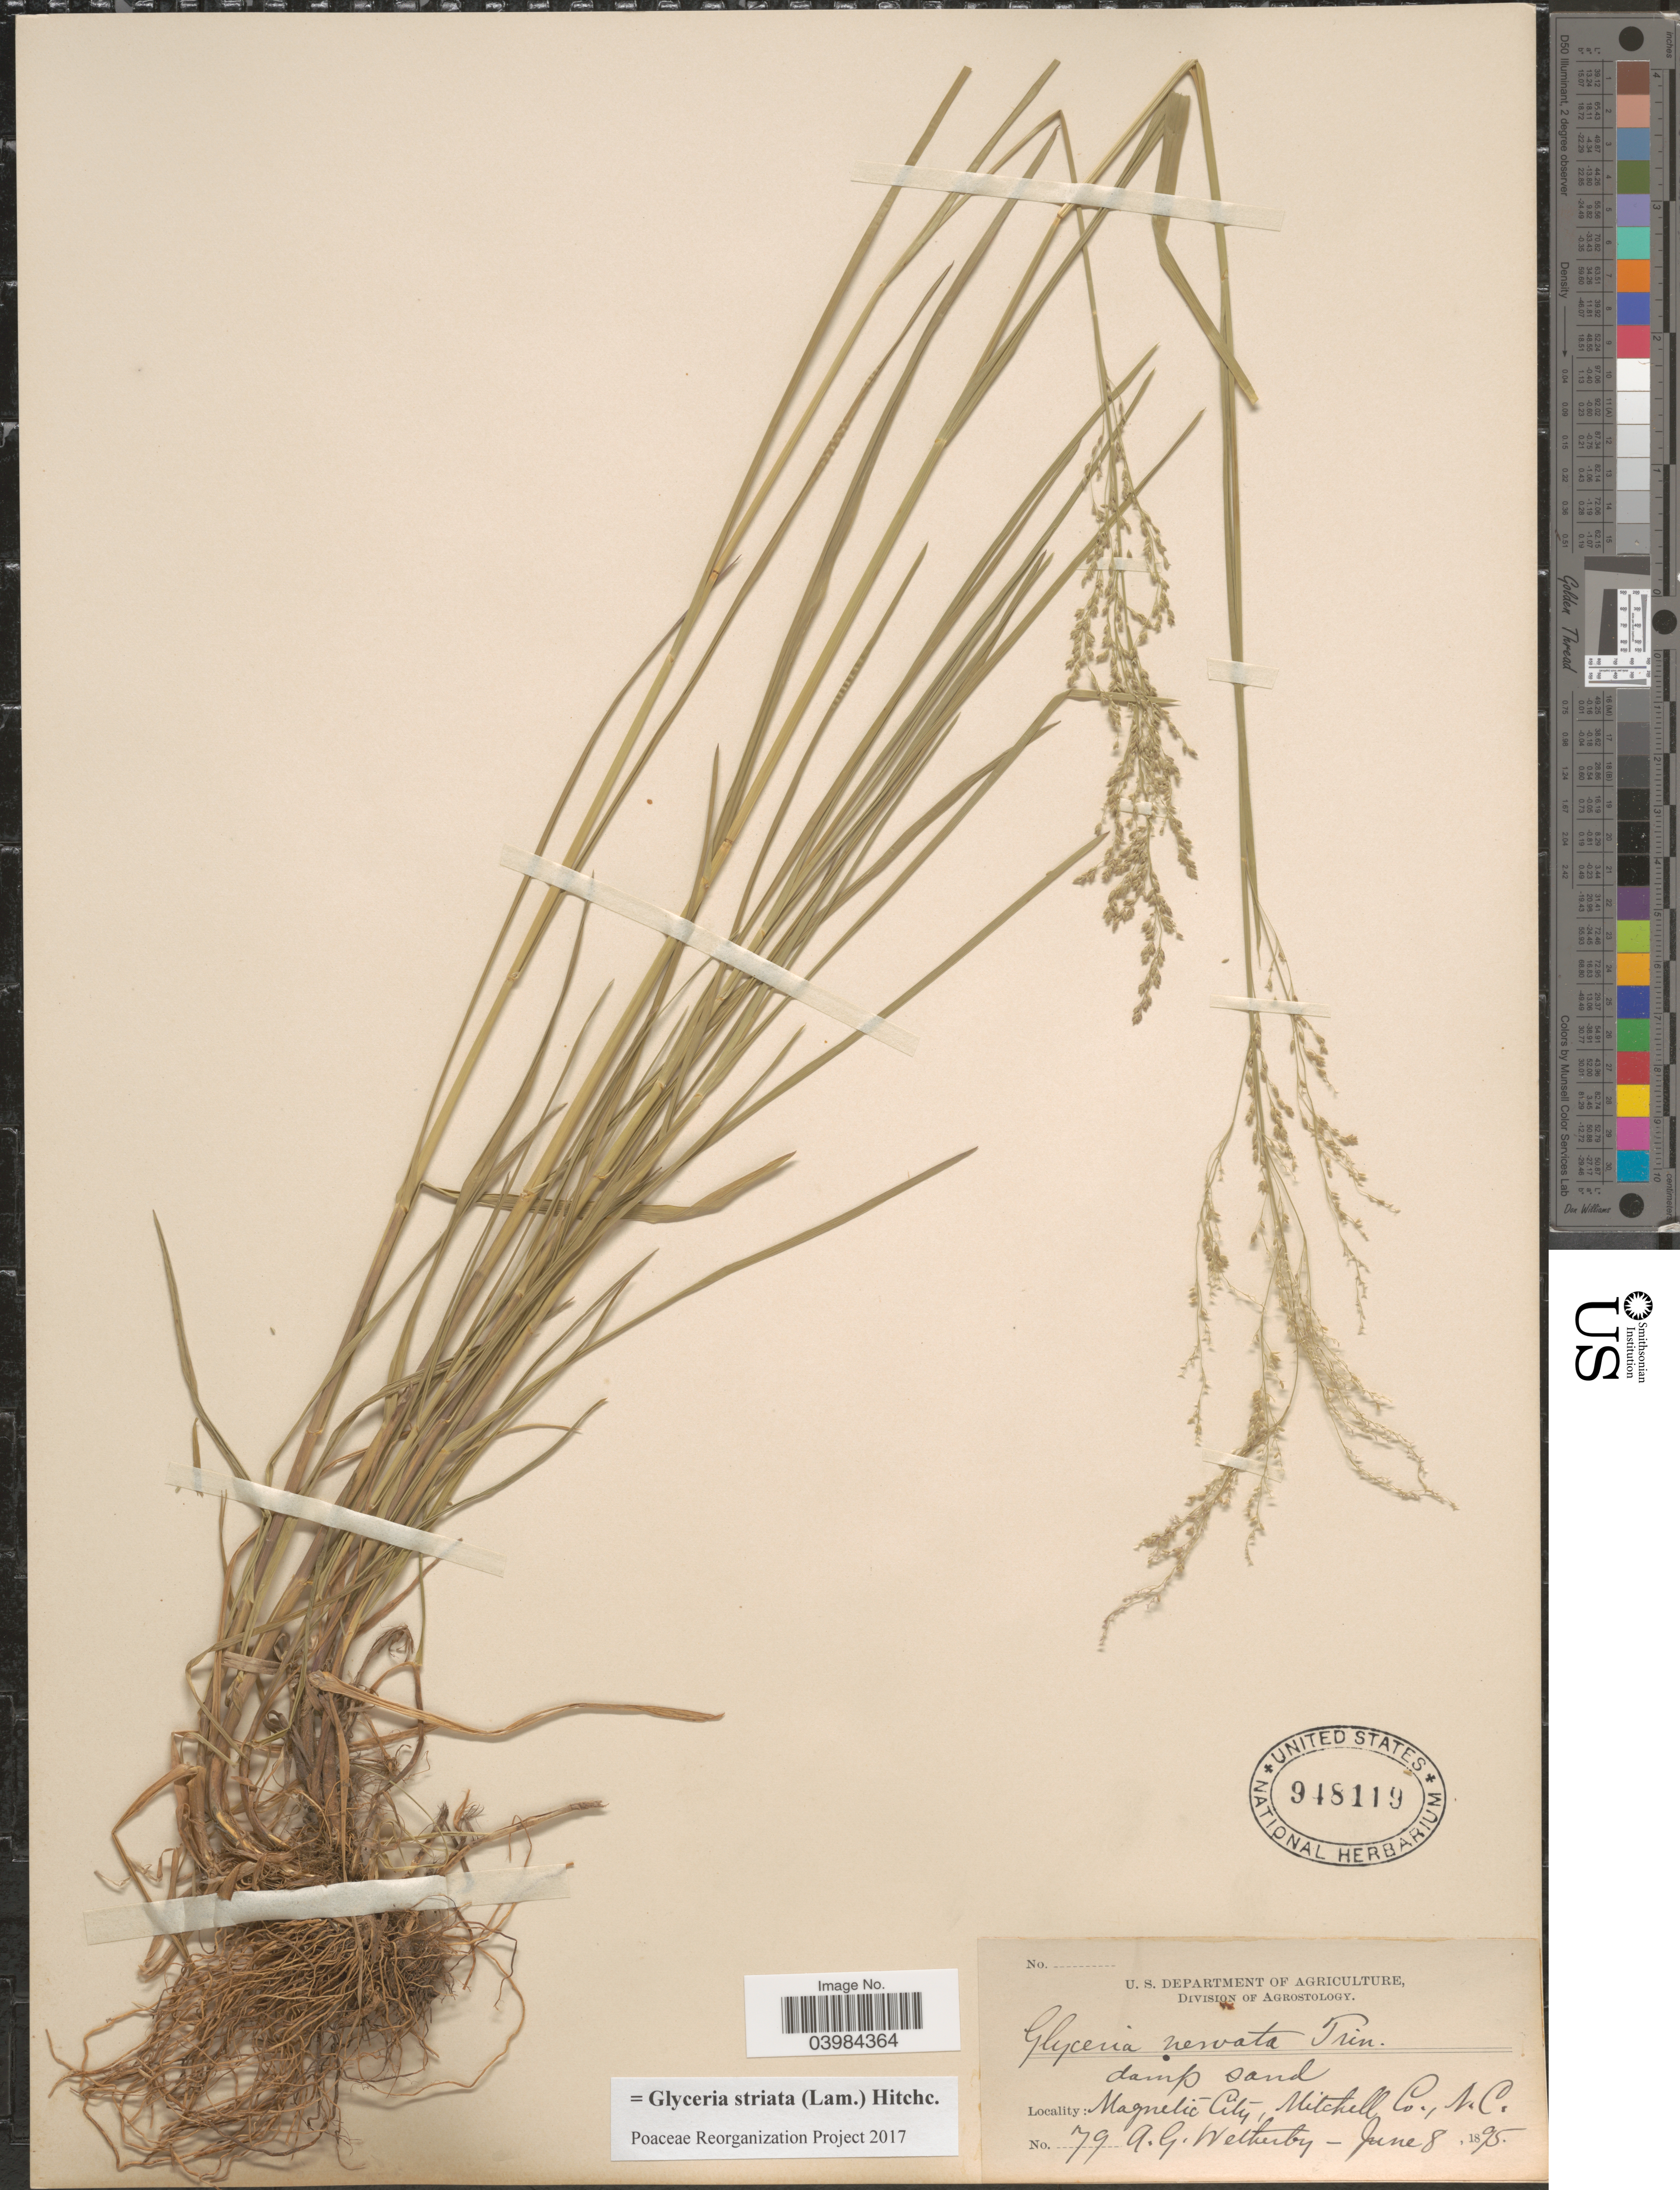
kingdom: Plantae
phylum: Tracheophyta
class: Liliopsida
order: Poales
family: Poaceae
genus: Glyceria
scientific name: Glyceria striata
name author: (Lam.) Hitchc.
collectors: A. Wetherby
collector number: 79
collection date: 1895-06-08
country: United States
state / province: North Carolina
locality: Magnetic City, Mitchell Co.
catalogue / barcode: US 948119